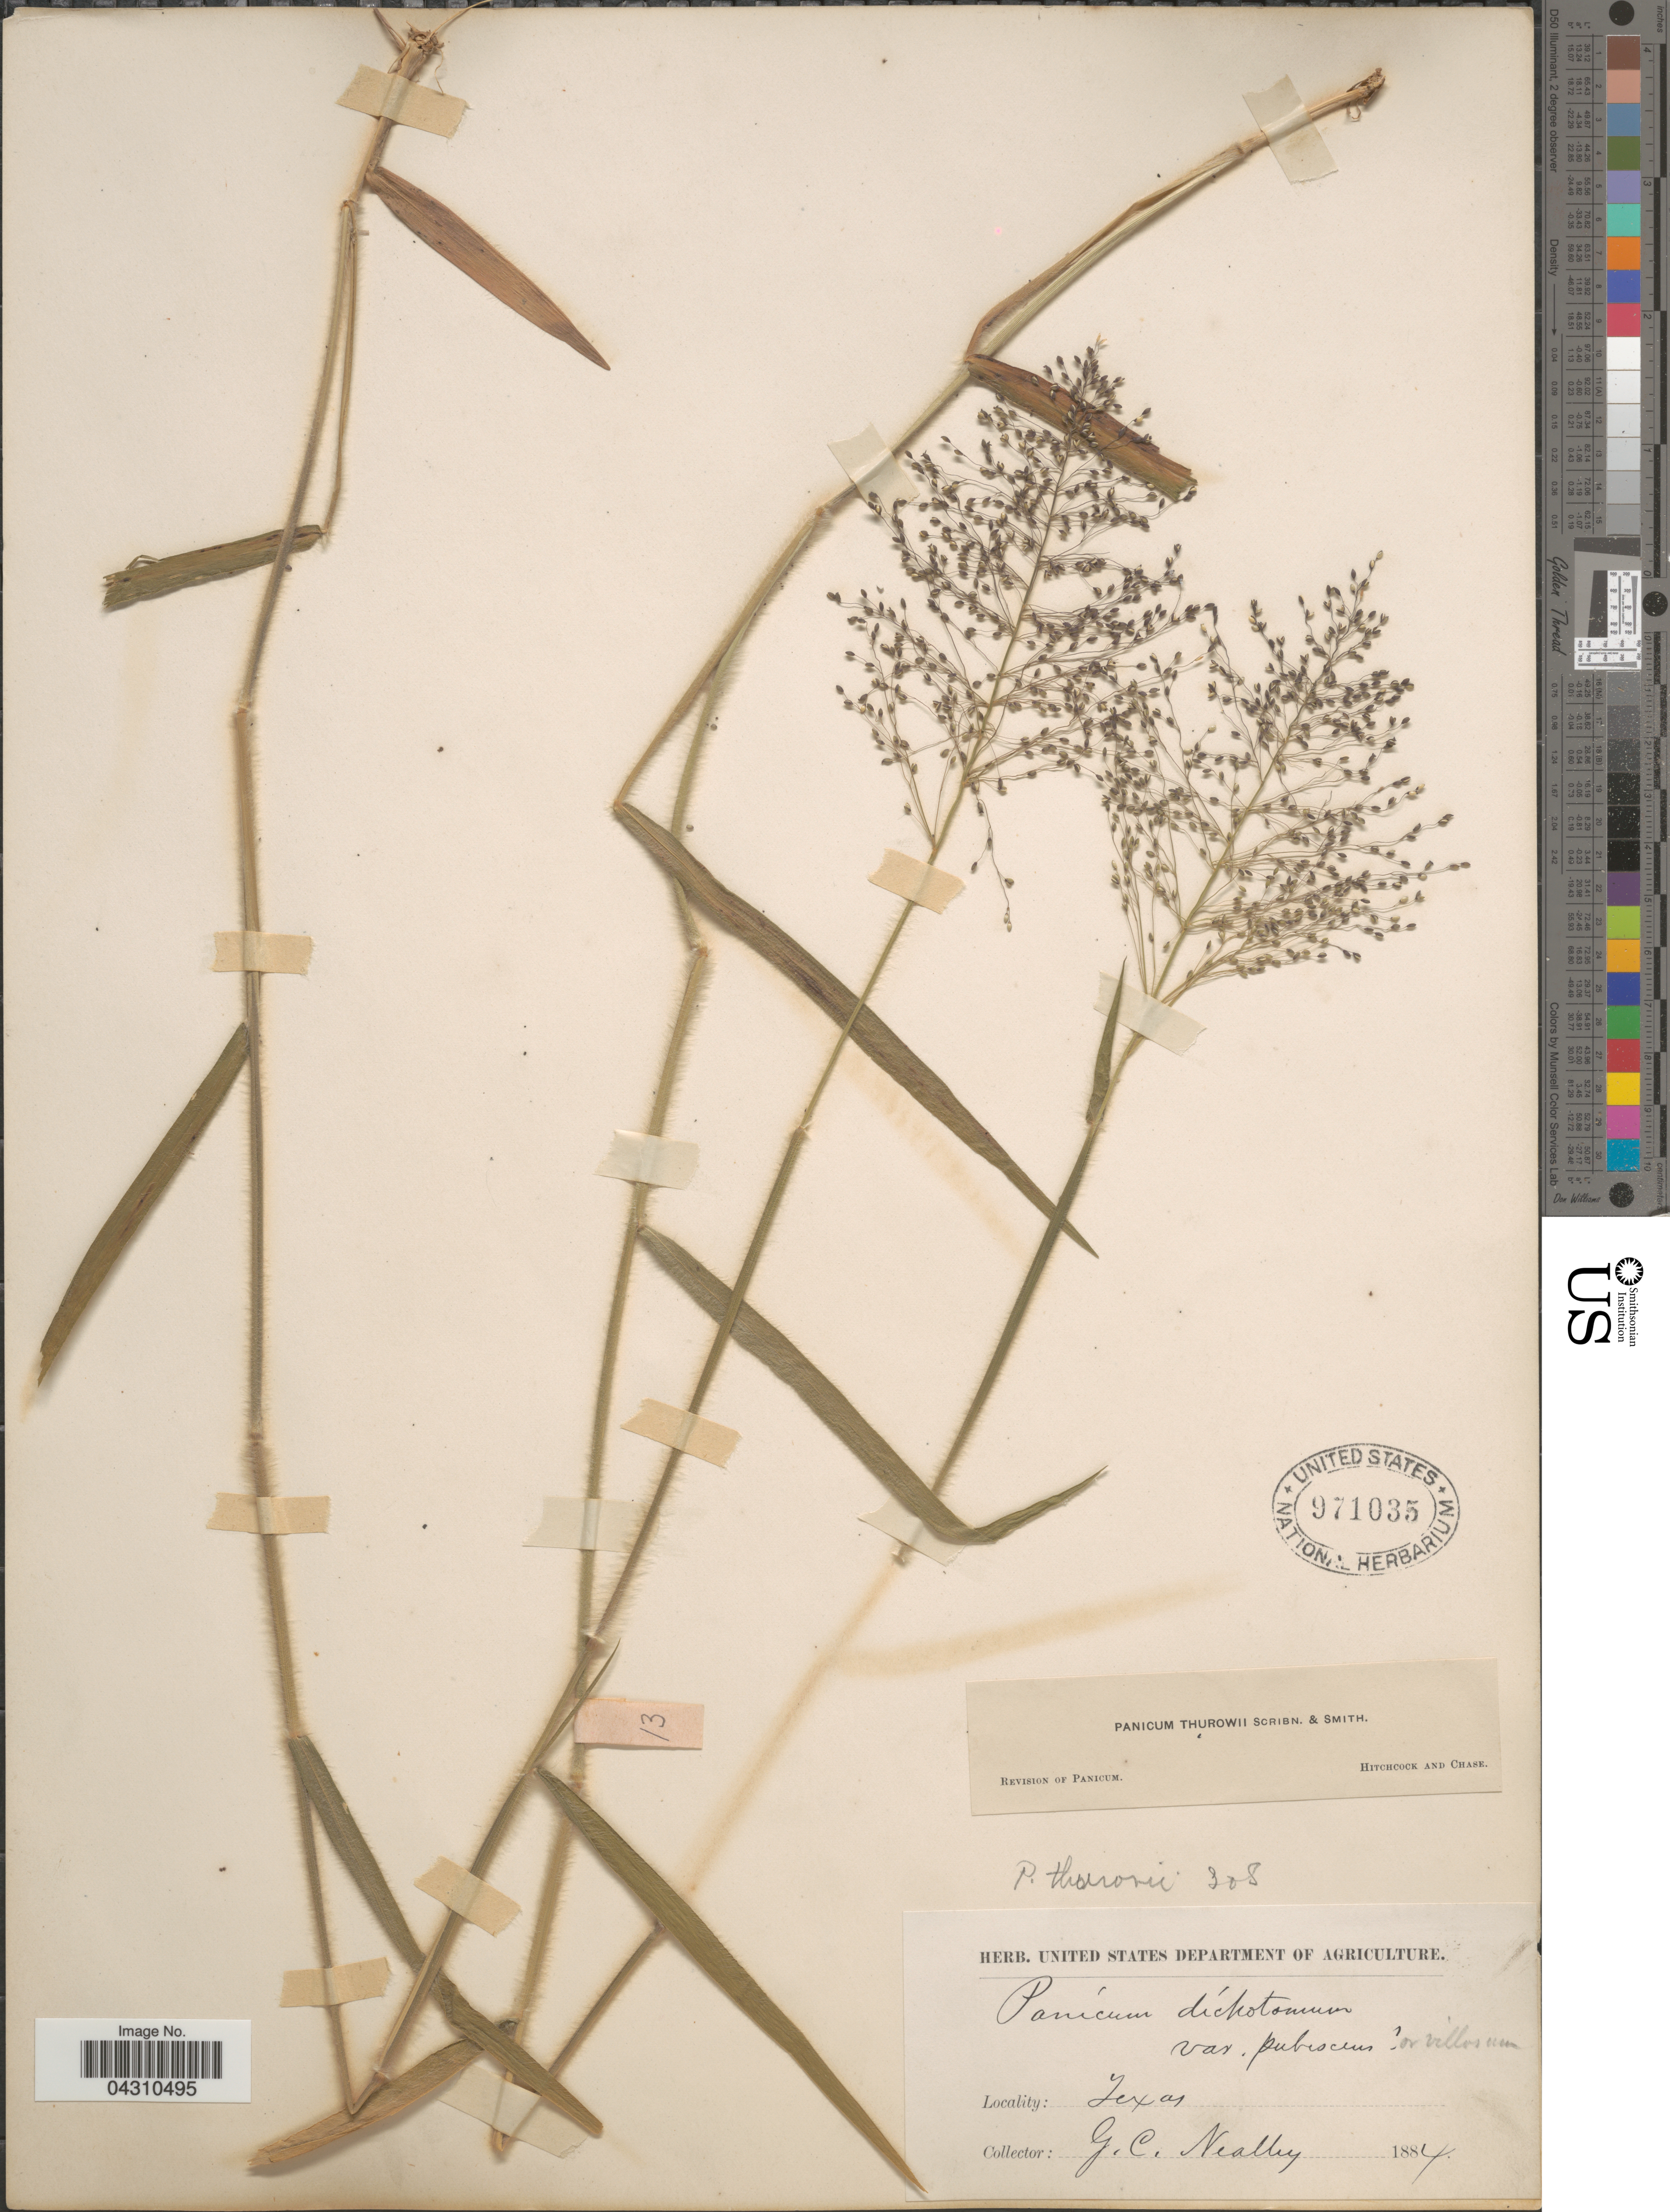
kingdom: Plantae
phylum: Tracheophyta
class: Liliopsida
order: Poales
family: Poaceae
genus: Dichanthelium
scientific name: Dichanthelium acuminatum var. acuminatum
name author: (Sw.) Gould & C.A. Clark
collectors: H. Ravenel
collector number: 13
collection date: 1884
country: United States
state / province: Texas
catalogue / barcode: US 971035